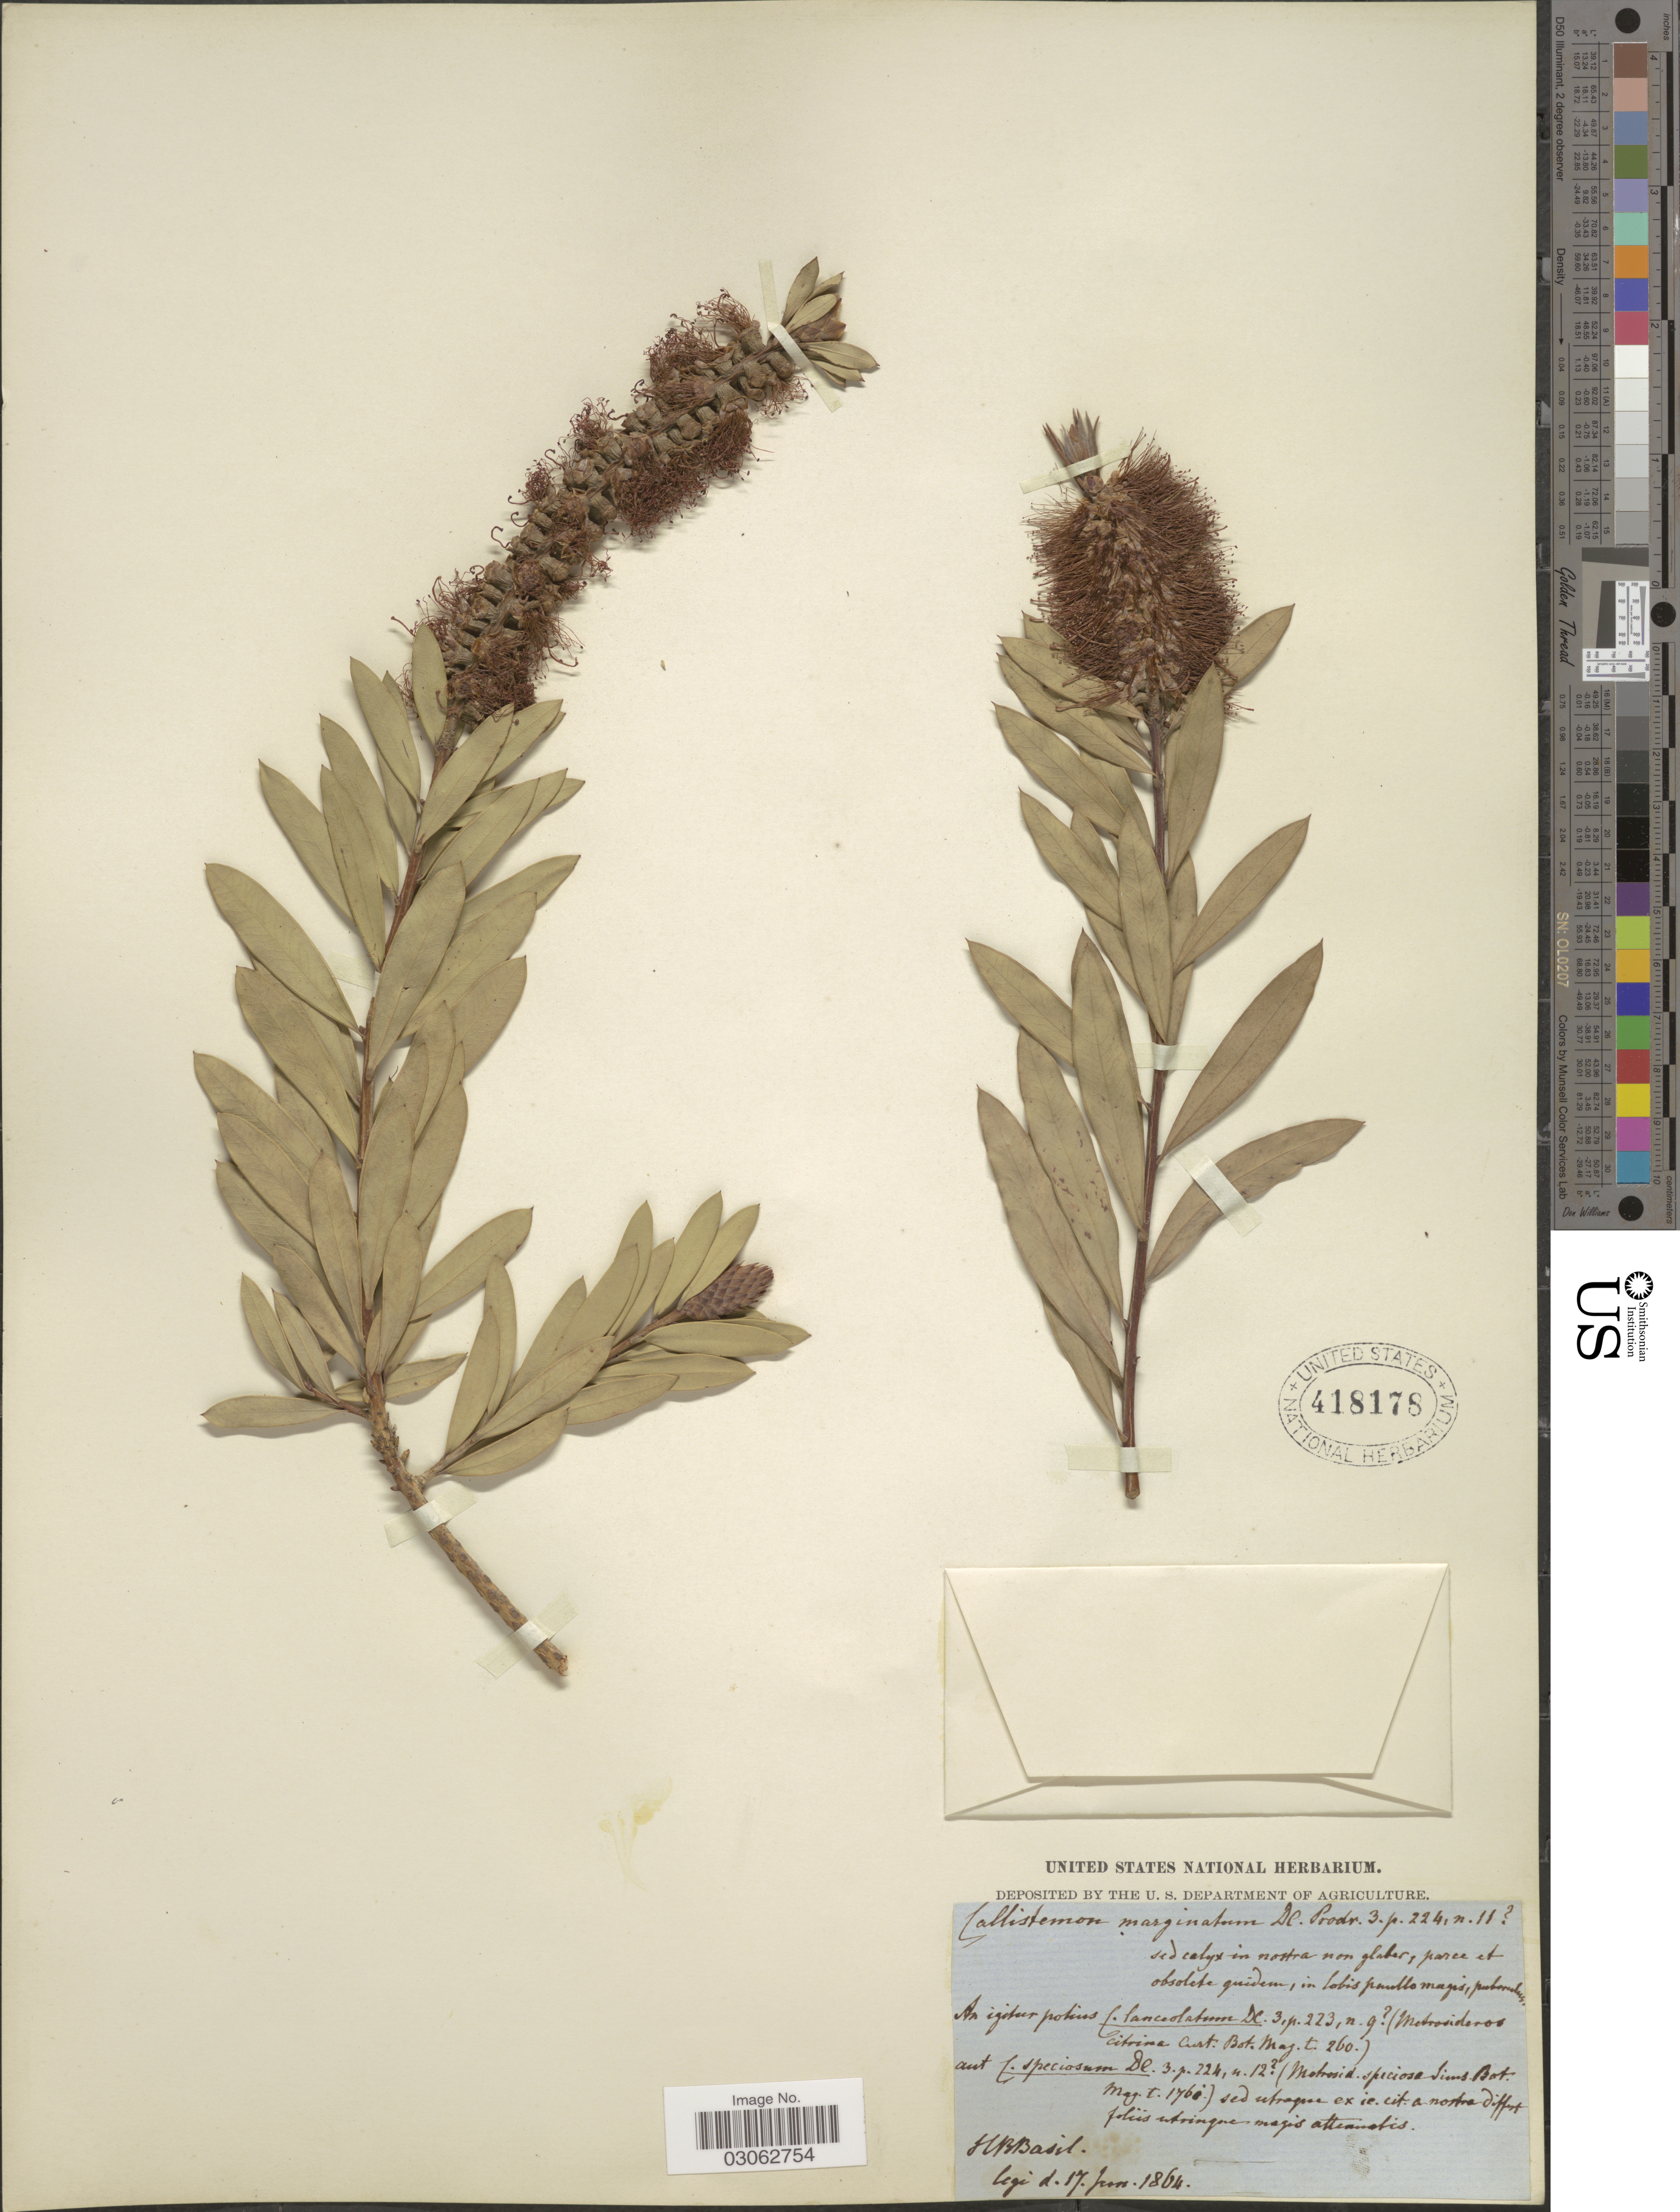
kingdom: Plantae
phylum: Tracheophyta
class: Magnoliopsida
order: Myrtales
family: Myrtaceae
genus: Callistemon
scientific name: Callistemon marginatus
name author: (Cav.) Sweet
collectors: H. Basil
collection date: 1864-06-17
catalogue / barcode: US 418178